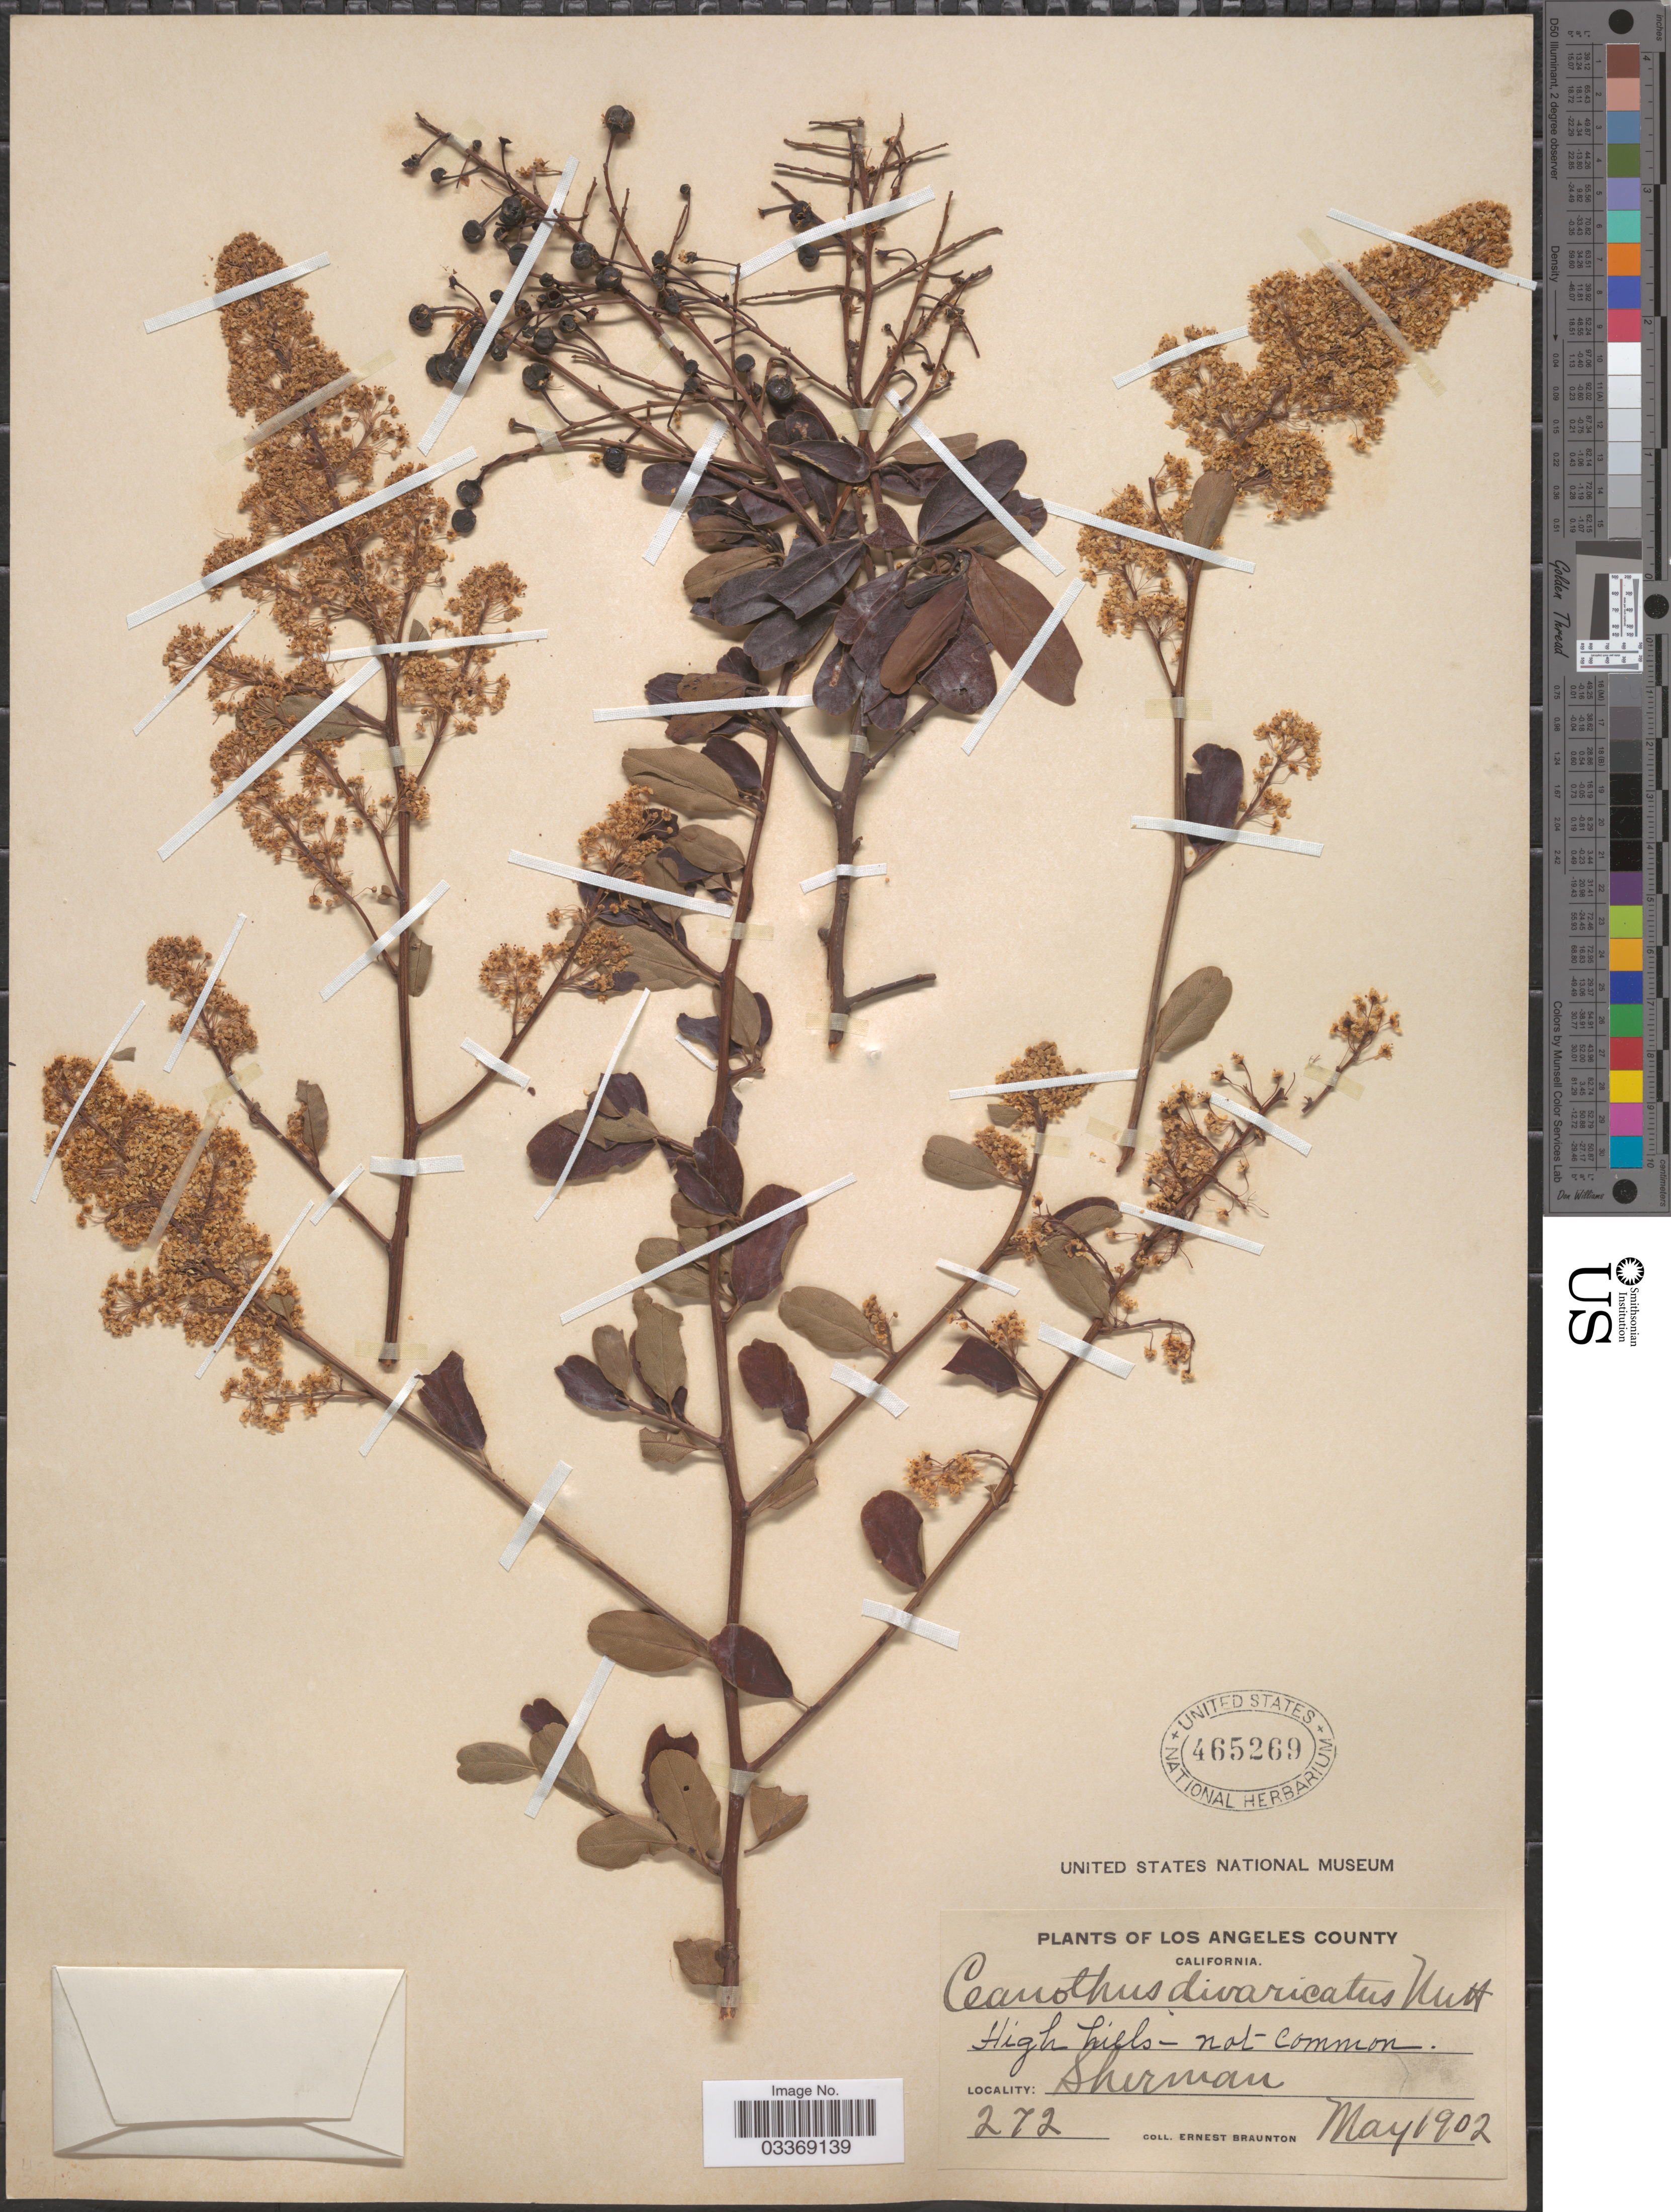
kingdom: Plantae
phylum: Tracheophyta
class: Magnoliopsida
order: Rosales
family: Rhamnaceae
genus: Ceanothus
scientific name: Ceanothus divaricatus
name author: Nutt. ex Torr. & S.F. Gray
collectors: E. Braunton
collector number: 272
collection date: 1902-05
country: United States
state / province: California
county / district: Los Angeles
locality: Los Angeles County, Sherman.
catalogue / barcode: US 465269